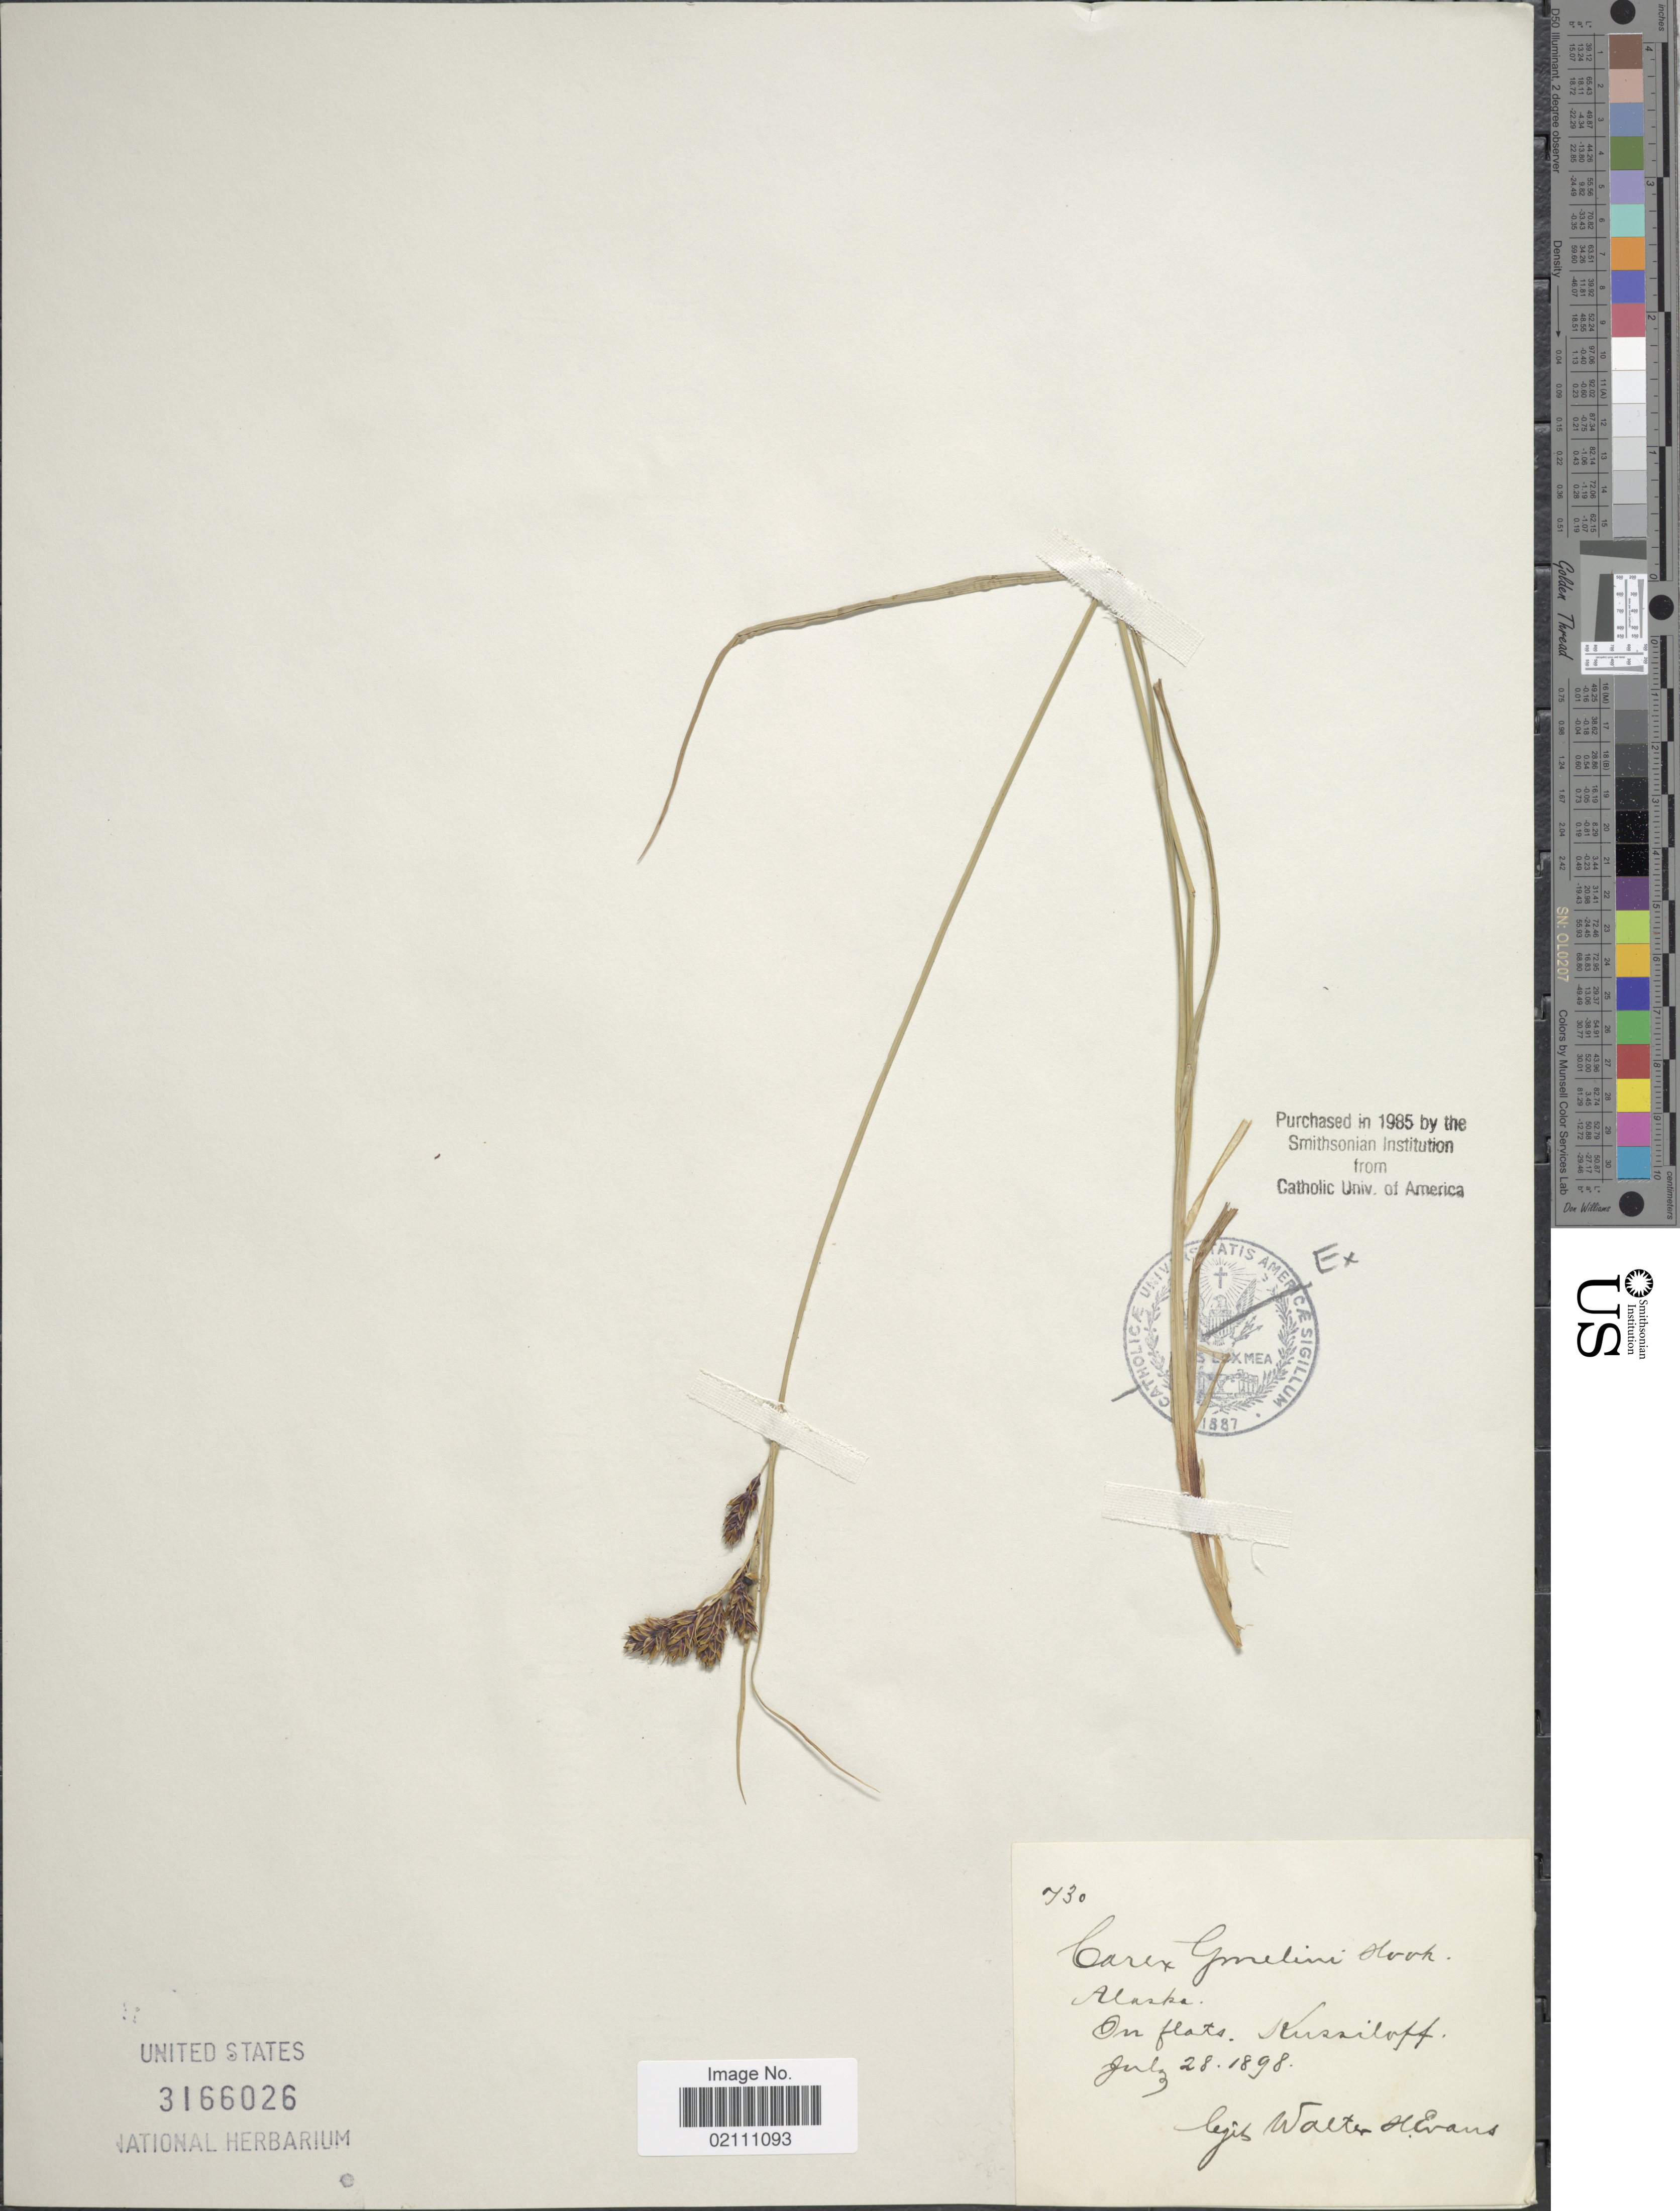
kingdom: Plantae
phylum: Tracheophyta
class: Liliopsida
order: Poales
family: Cyperaceae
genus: Carex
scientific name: Carex gmelinii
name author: Hook. & Arn.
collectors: W. H. Evans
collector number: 730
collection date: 1898-07-28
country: United States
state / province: Alaska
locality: Alaska: Kussiloff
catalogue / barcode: US 3166026